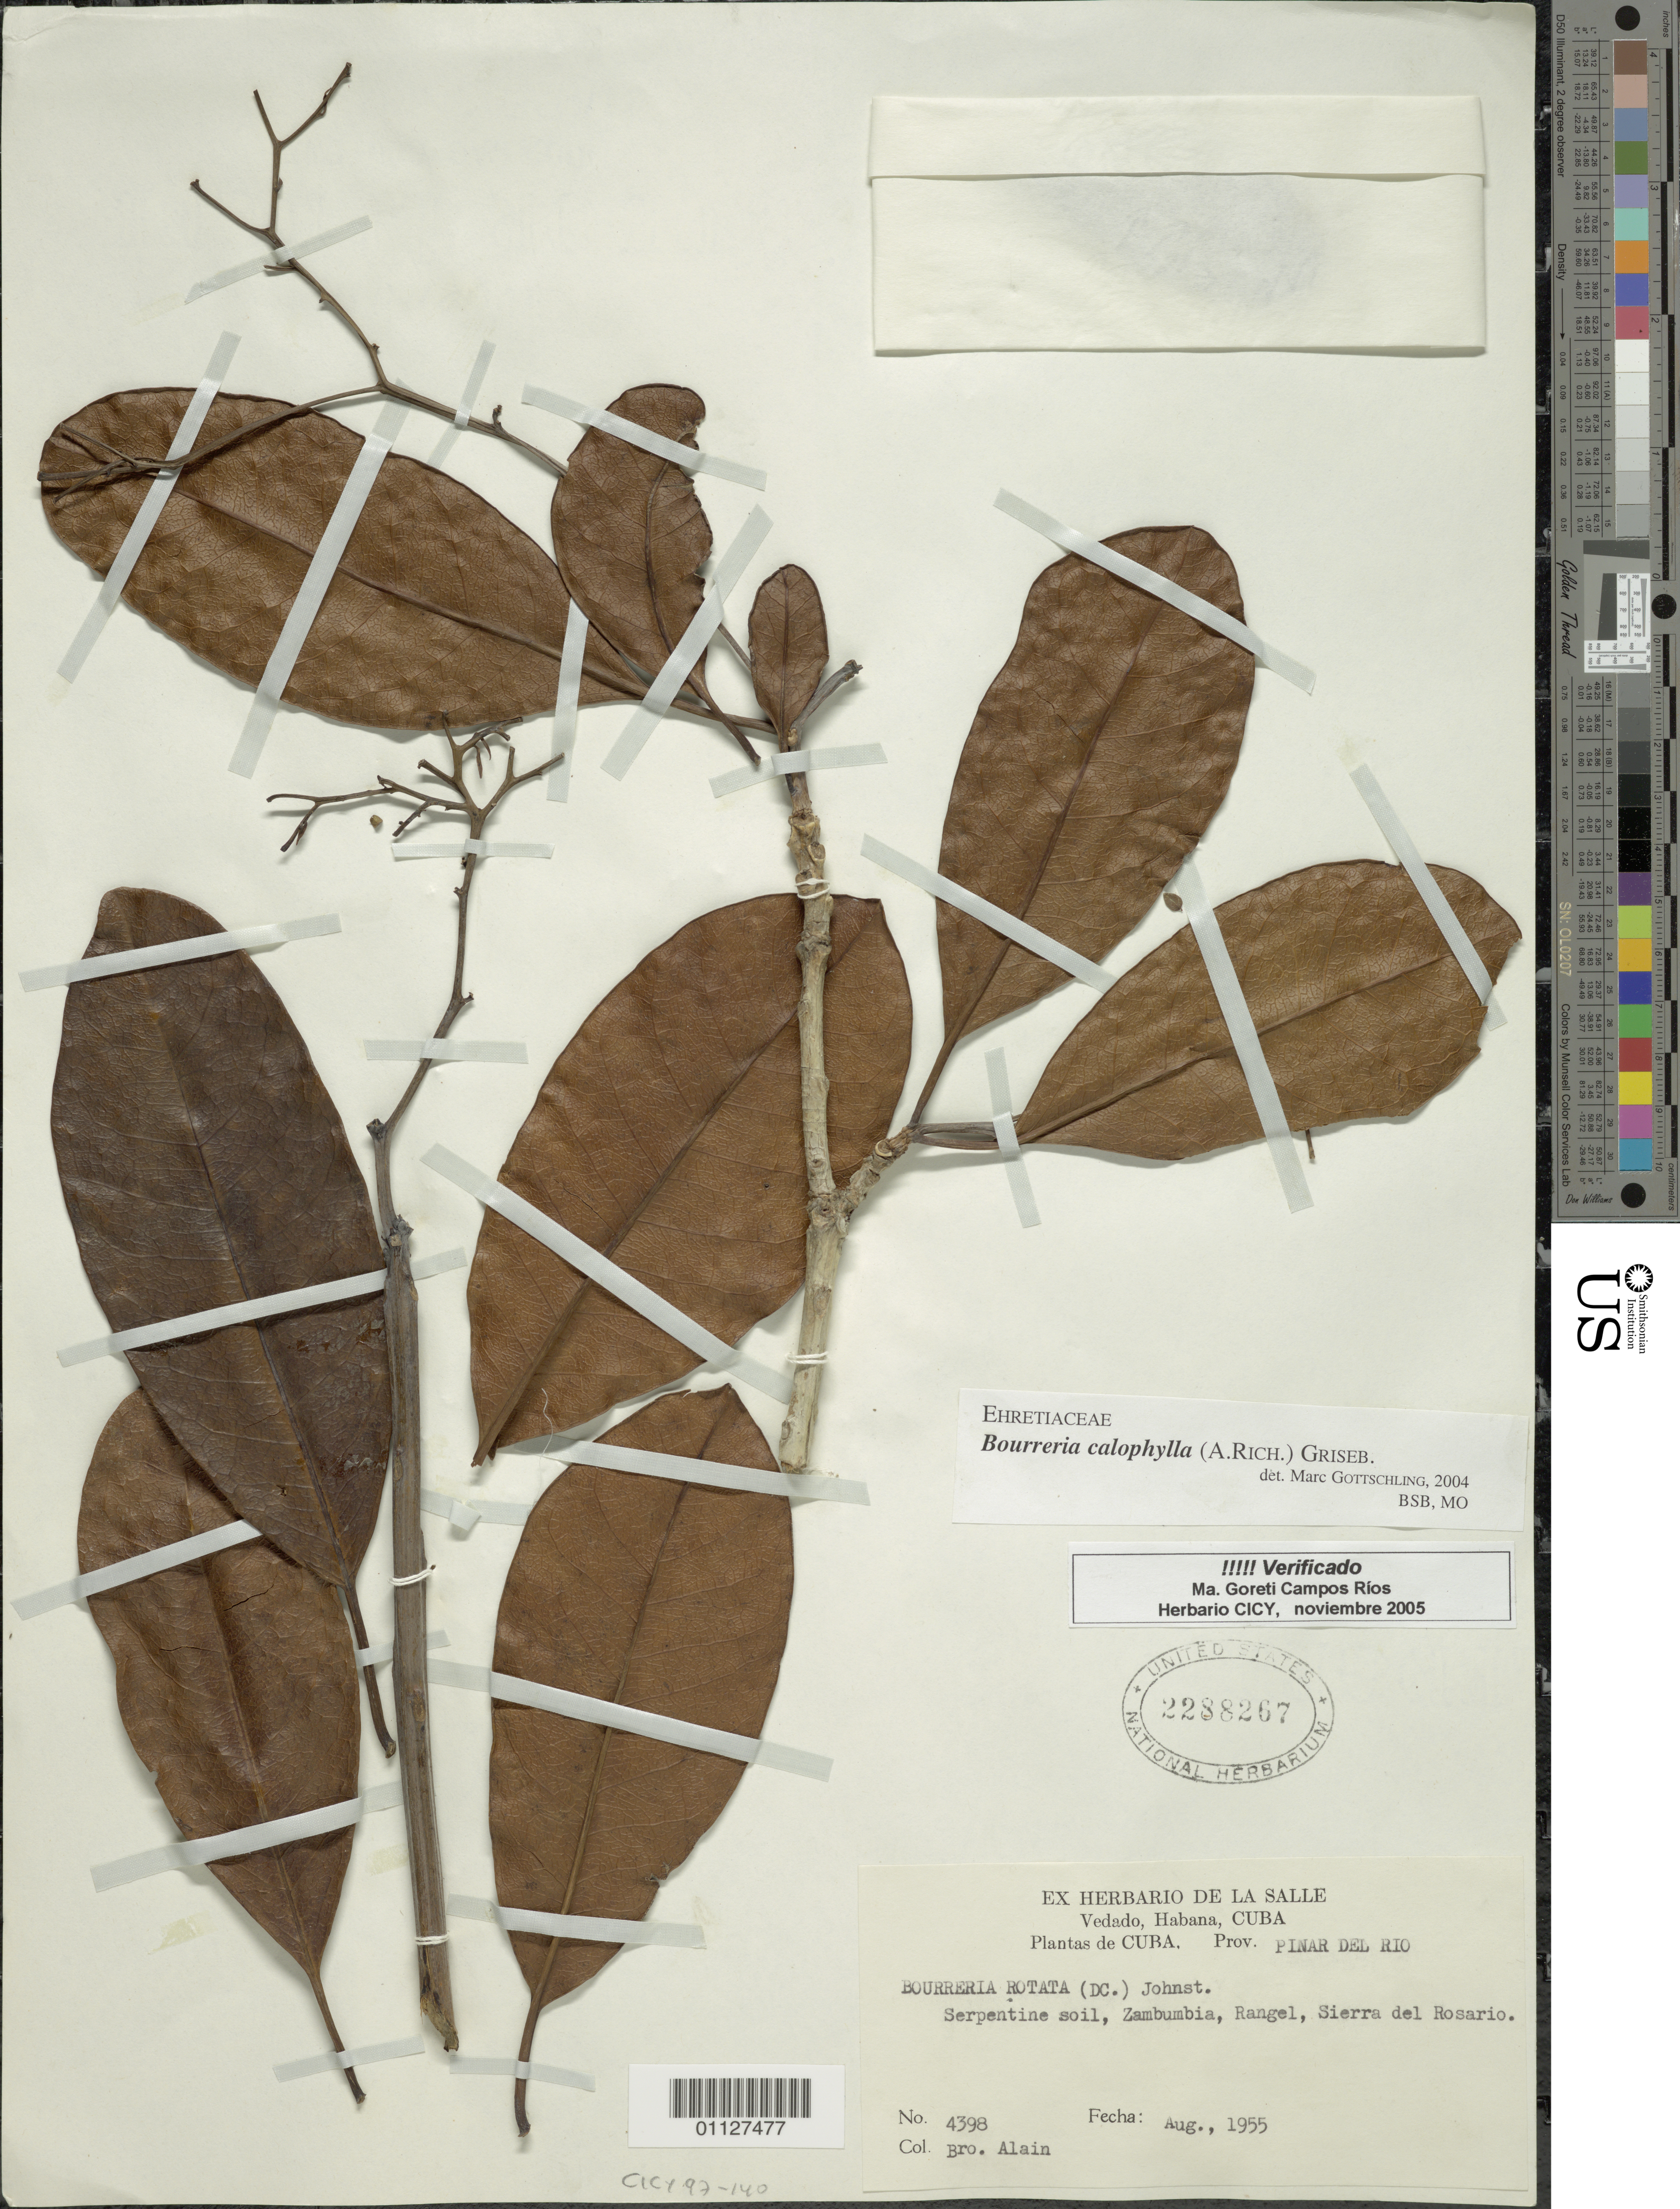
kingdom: Plantae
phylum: Tracheophyta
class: Magnoliopsida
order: Boraginales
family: Ehretiaceae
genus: Bourreria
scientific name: Bourreria calophylla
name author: Griseb.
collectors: A. H. Liogier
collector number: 4398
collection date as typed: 01 Aug 1955 to 31 Aug 1955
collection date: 1955-08-01/1955-08-31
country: Cuba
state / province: Pinar del Rio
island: Cuba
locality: Serpentine soil, Zambumbia, Rangel, Sierra del Rosario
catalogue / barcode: US 2288267